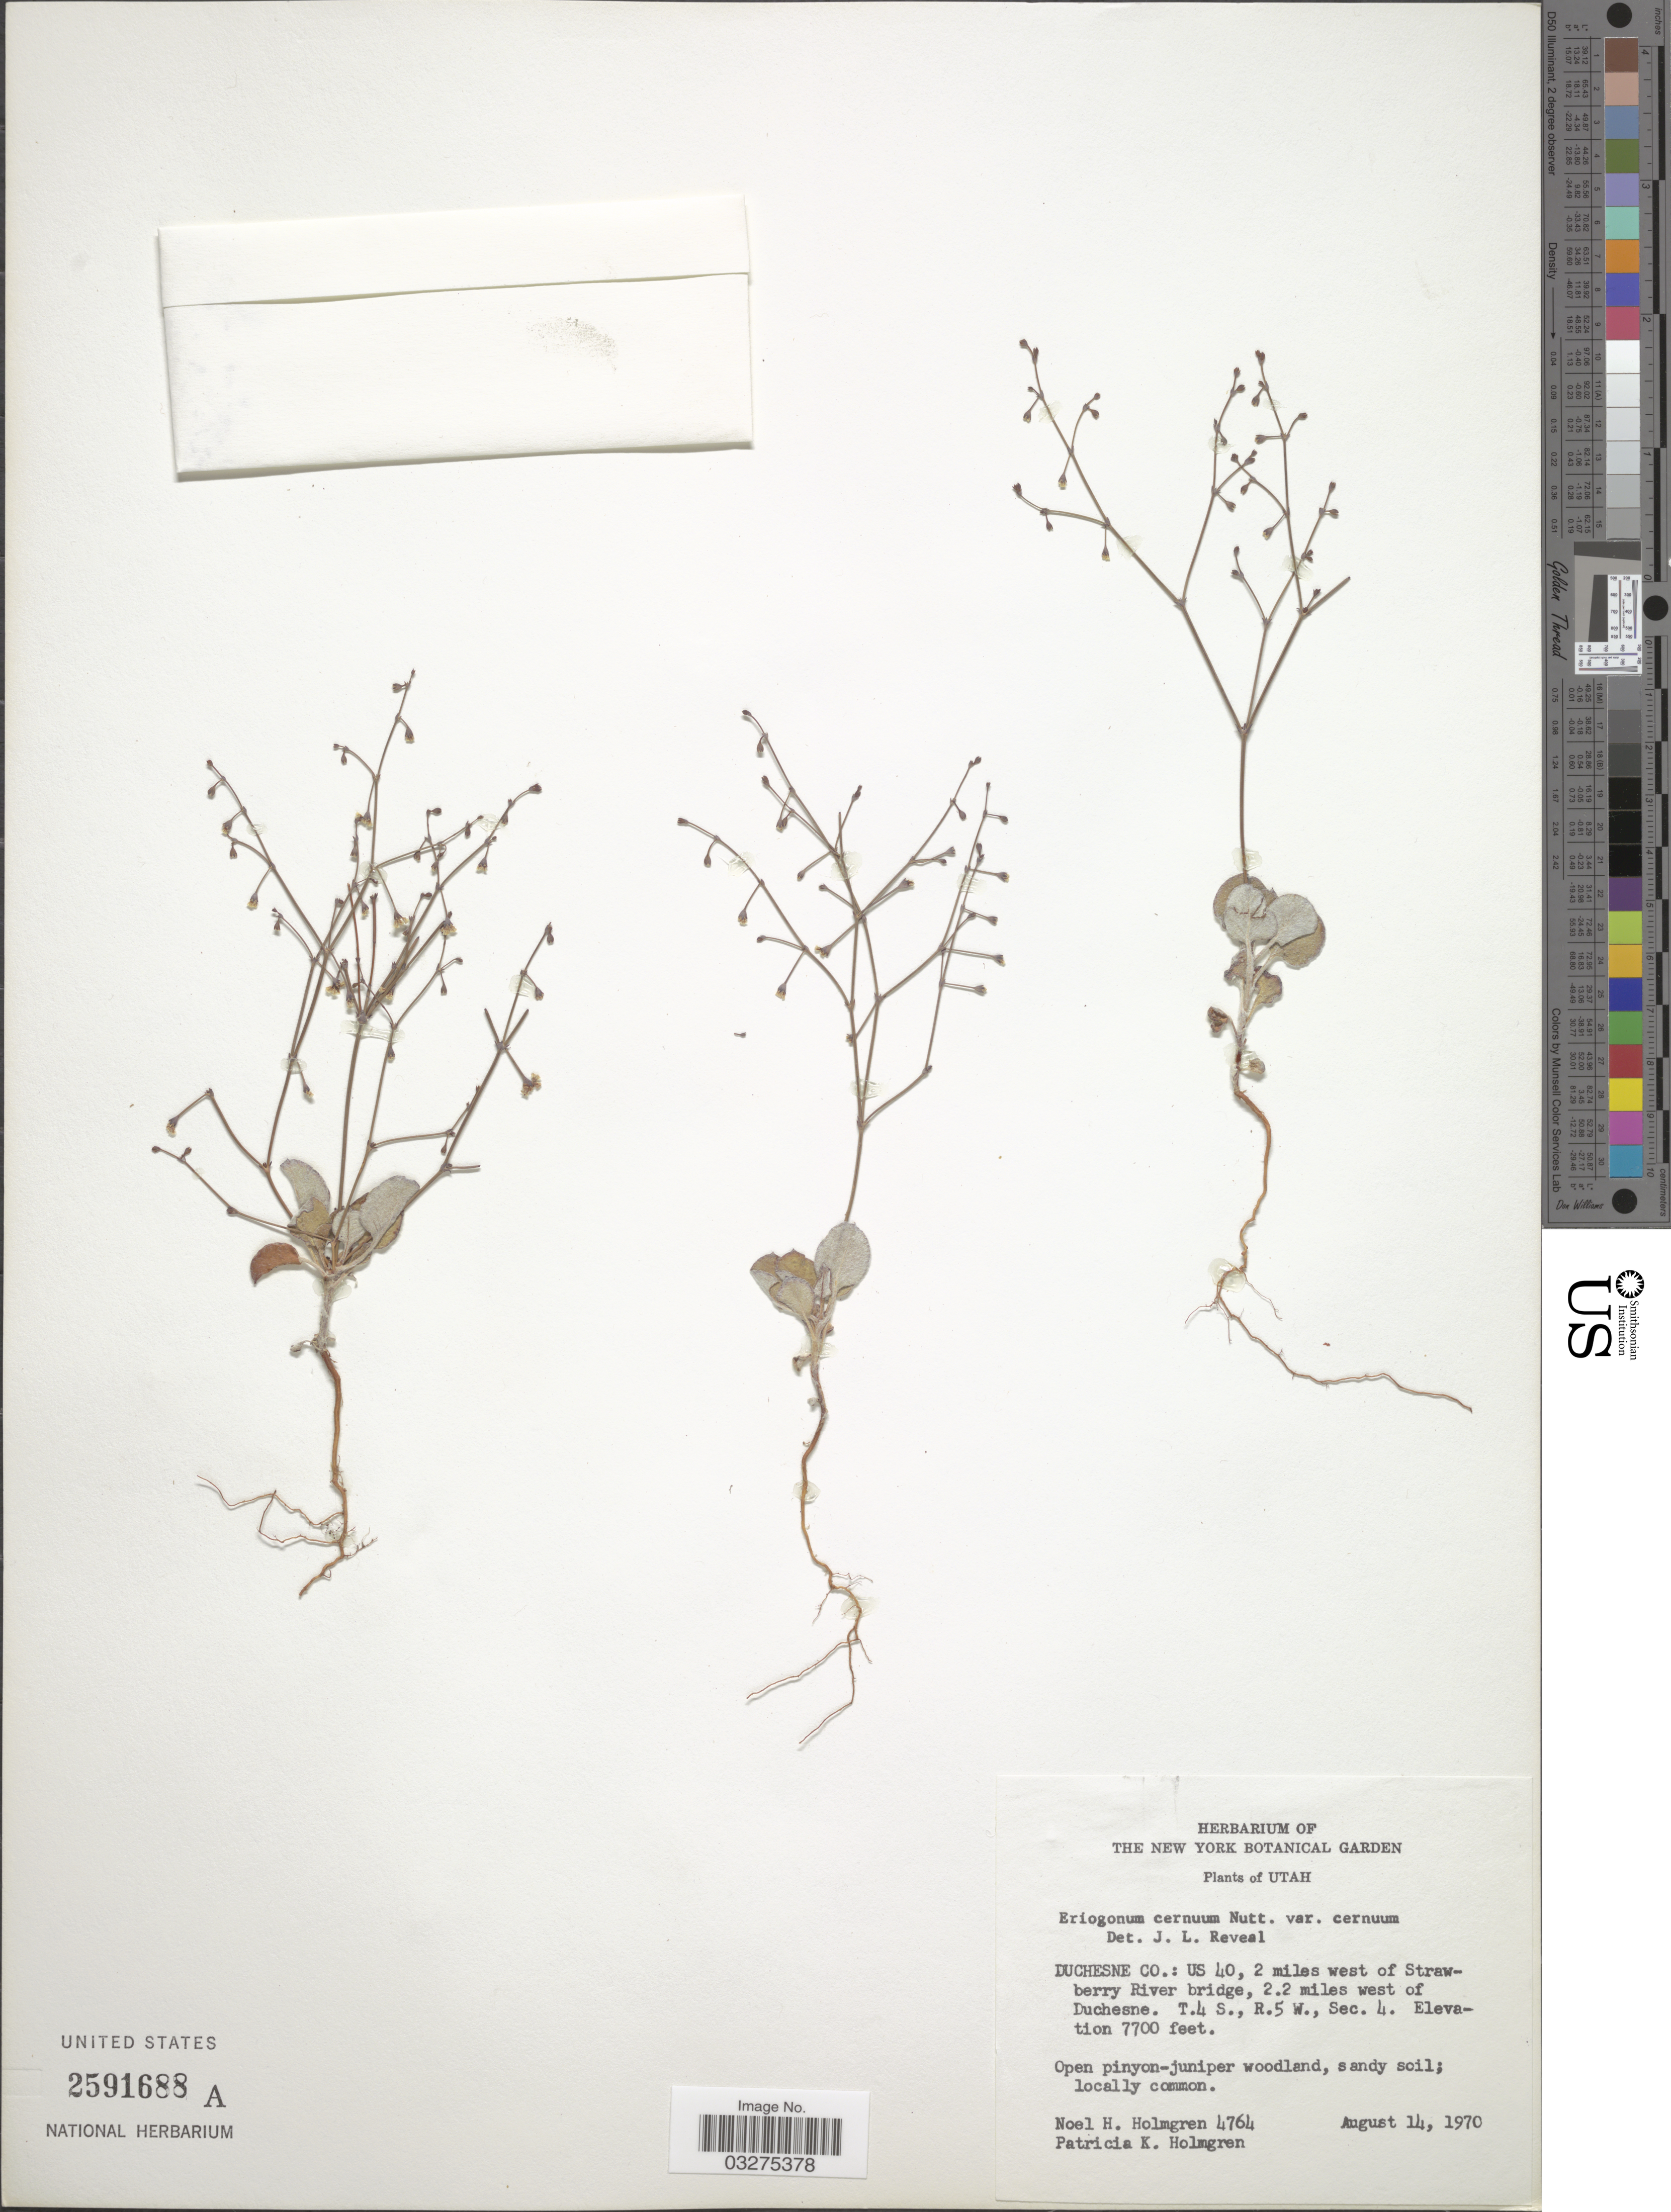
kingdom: Plantae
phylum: Tracheophyta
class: Magnoliopsida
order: Caryophyllales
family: Polygonaceae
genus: Eriogonum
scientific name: Eriogonum cernuum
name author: Nutt.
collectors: N. H. Holmgren & P. K. Holmgren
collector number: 4764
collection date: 1970-08-14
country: United States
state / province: Utah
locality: Duchesne Co.: US 40, 2 miles west of Strawberry River bridge, 2.2 miles west of Duchesne. T.4 S., R.5 W., Sec. 4.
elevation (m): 2347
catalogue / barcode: US 2591688A